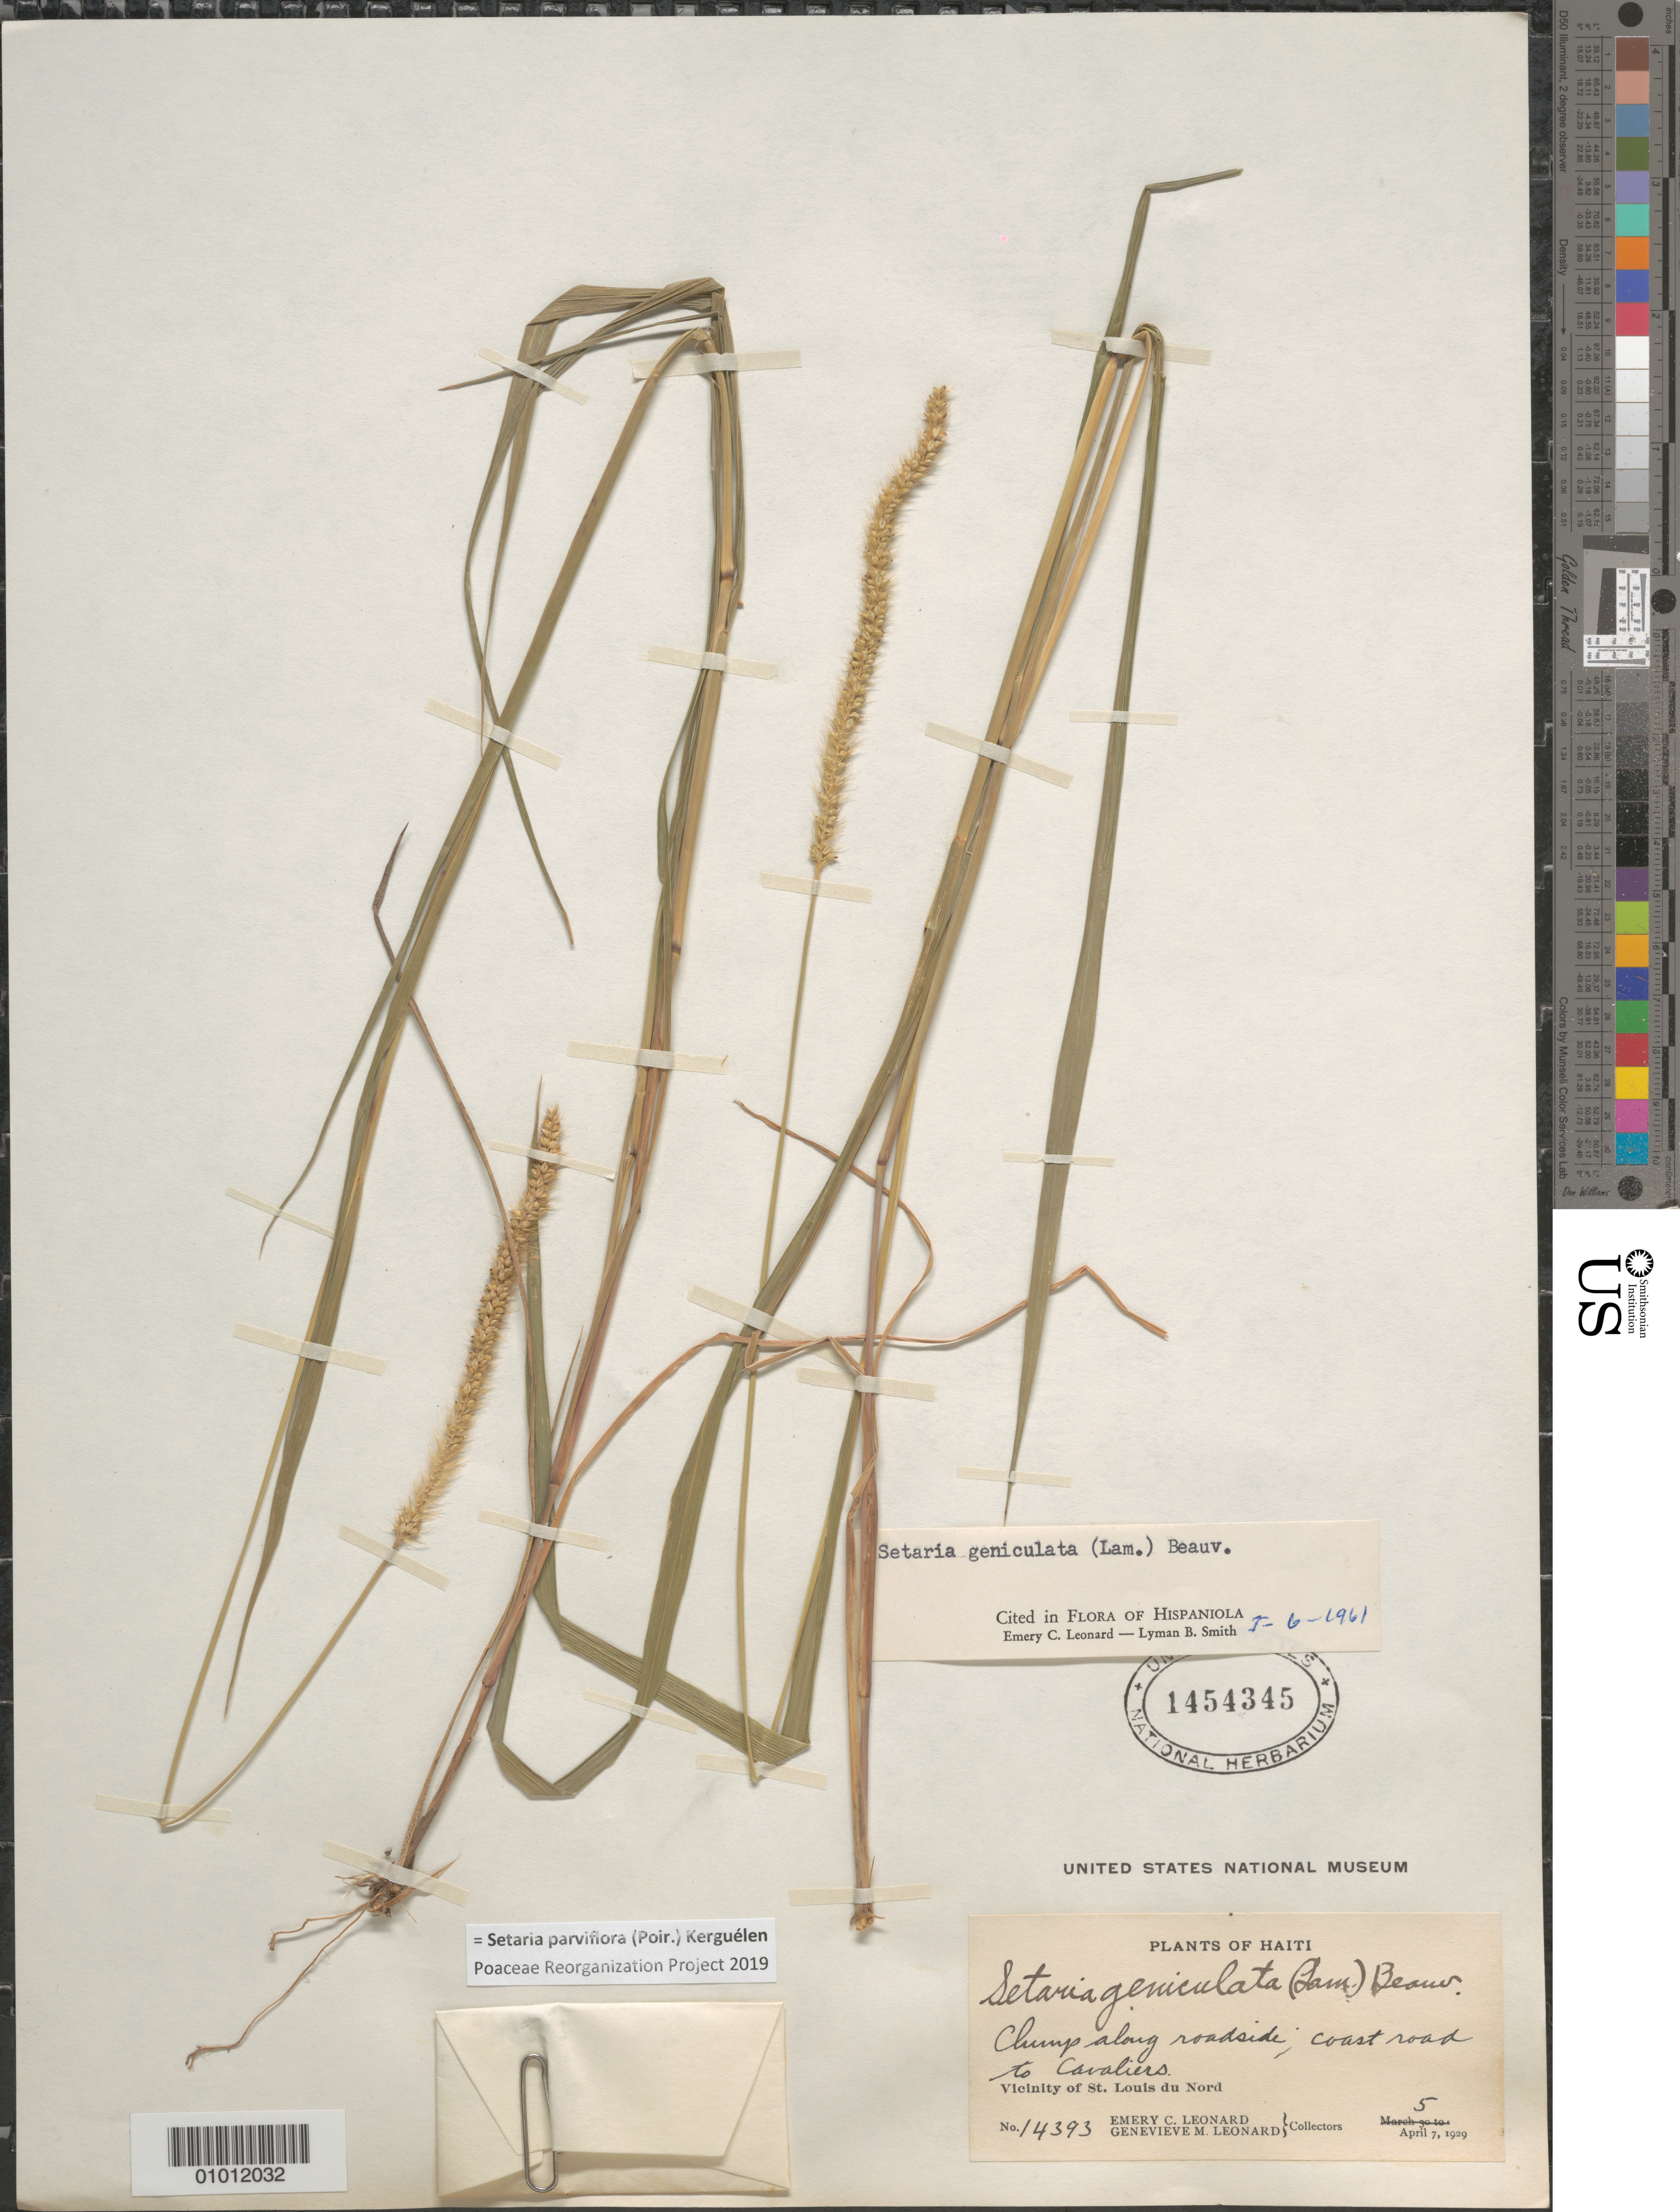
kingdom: Plantae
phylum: Tracheophyta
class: Liliopsida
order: Poales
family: Poaceae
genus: Setaria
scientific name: Setaria parviflora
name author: (Poir.) Kerguélen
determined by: Poaceae Reorganization Project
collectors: E. C. Leonard & G. M. Leonard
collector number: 14393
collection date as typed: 05 Apr 1929 to 07 Apr 1929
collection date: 1929-04-05/1929-04-07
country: Haiti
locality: Vicinity of St. Louis du Nord, coast road to Cavaliers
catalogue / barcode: US 1454345